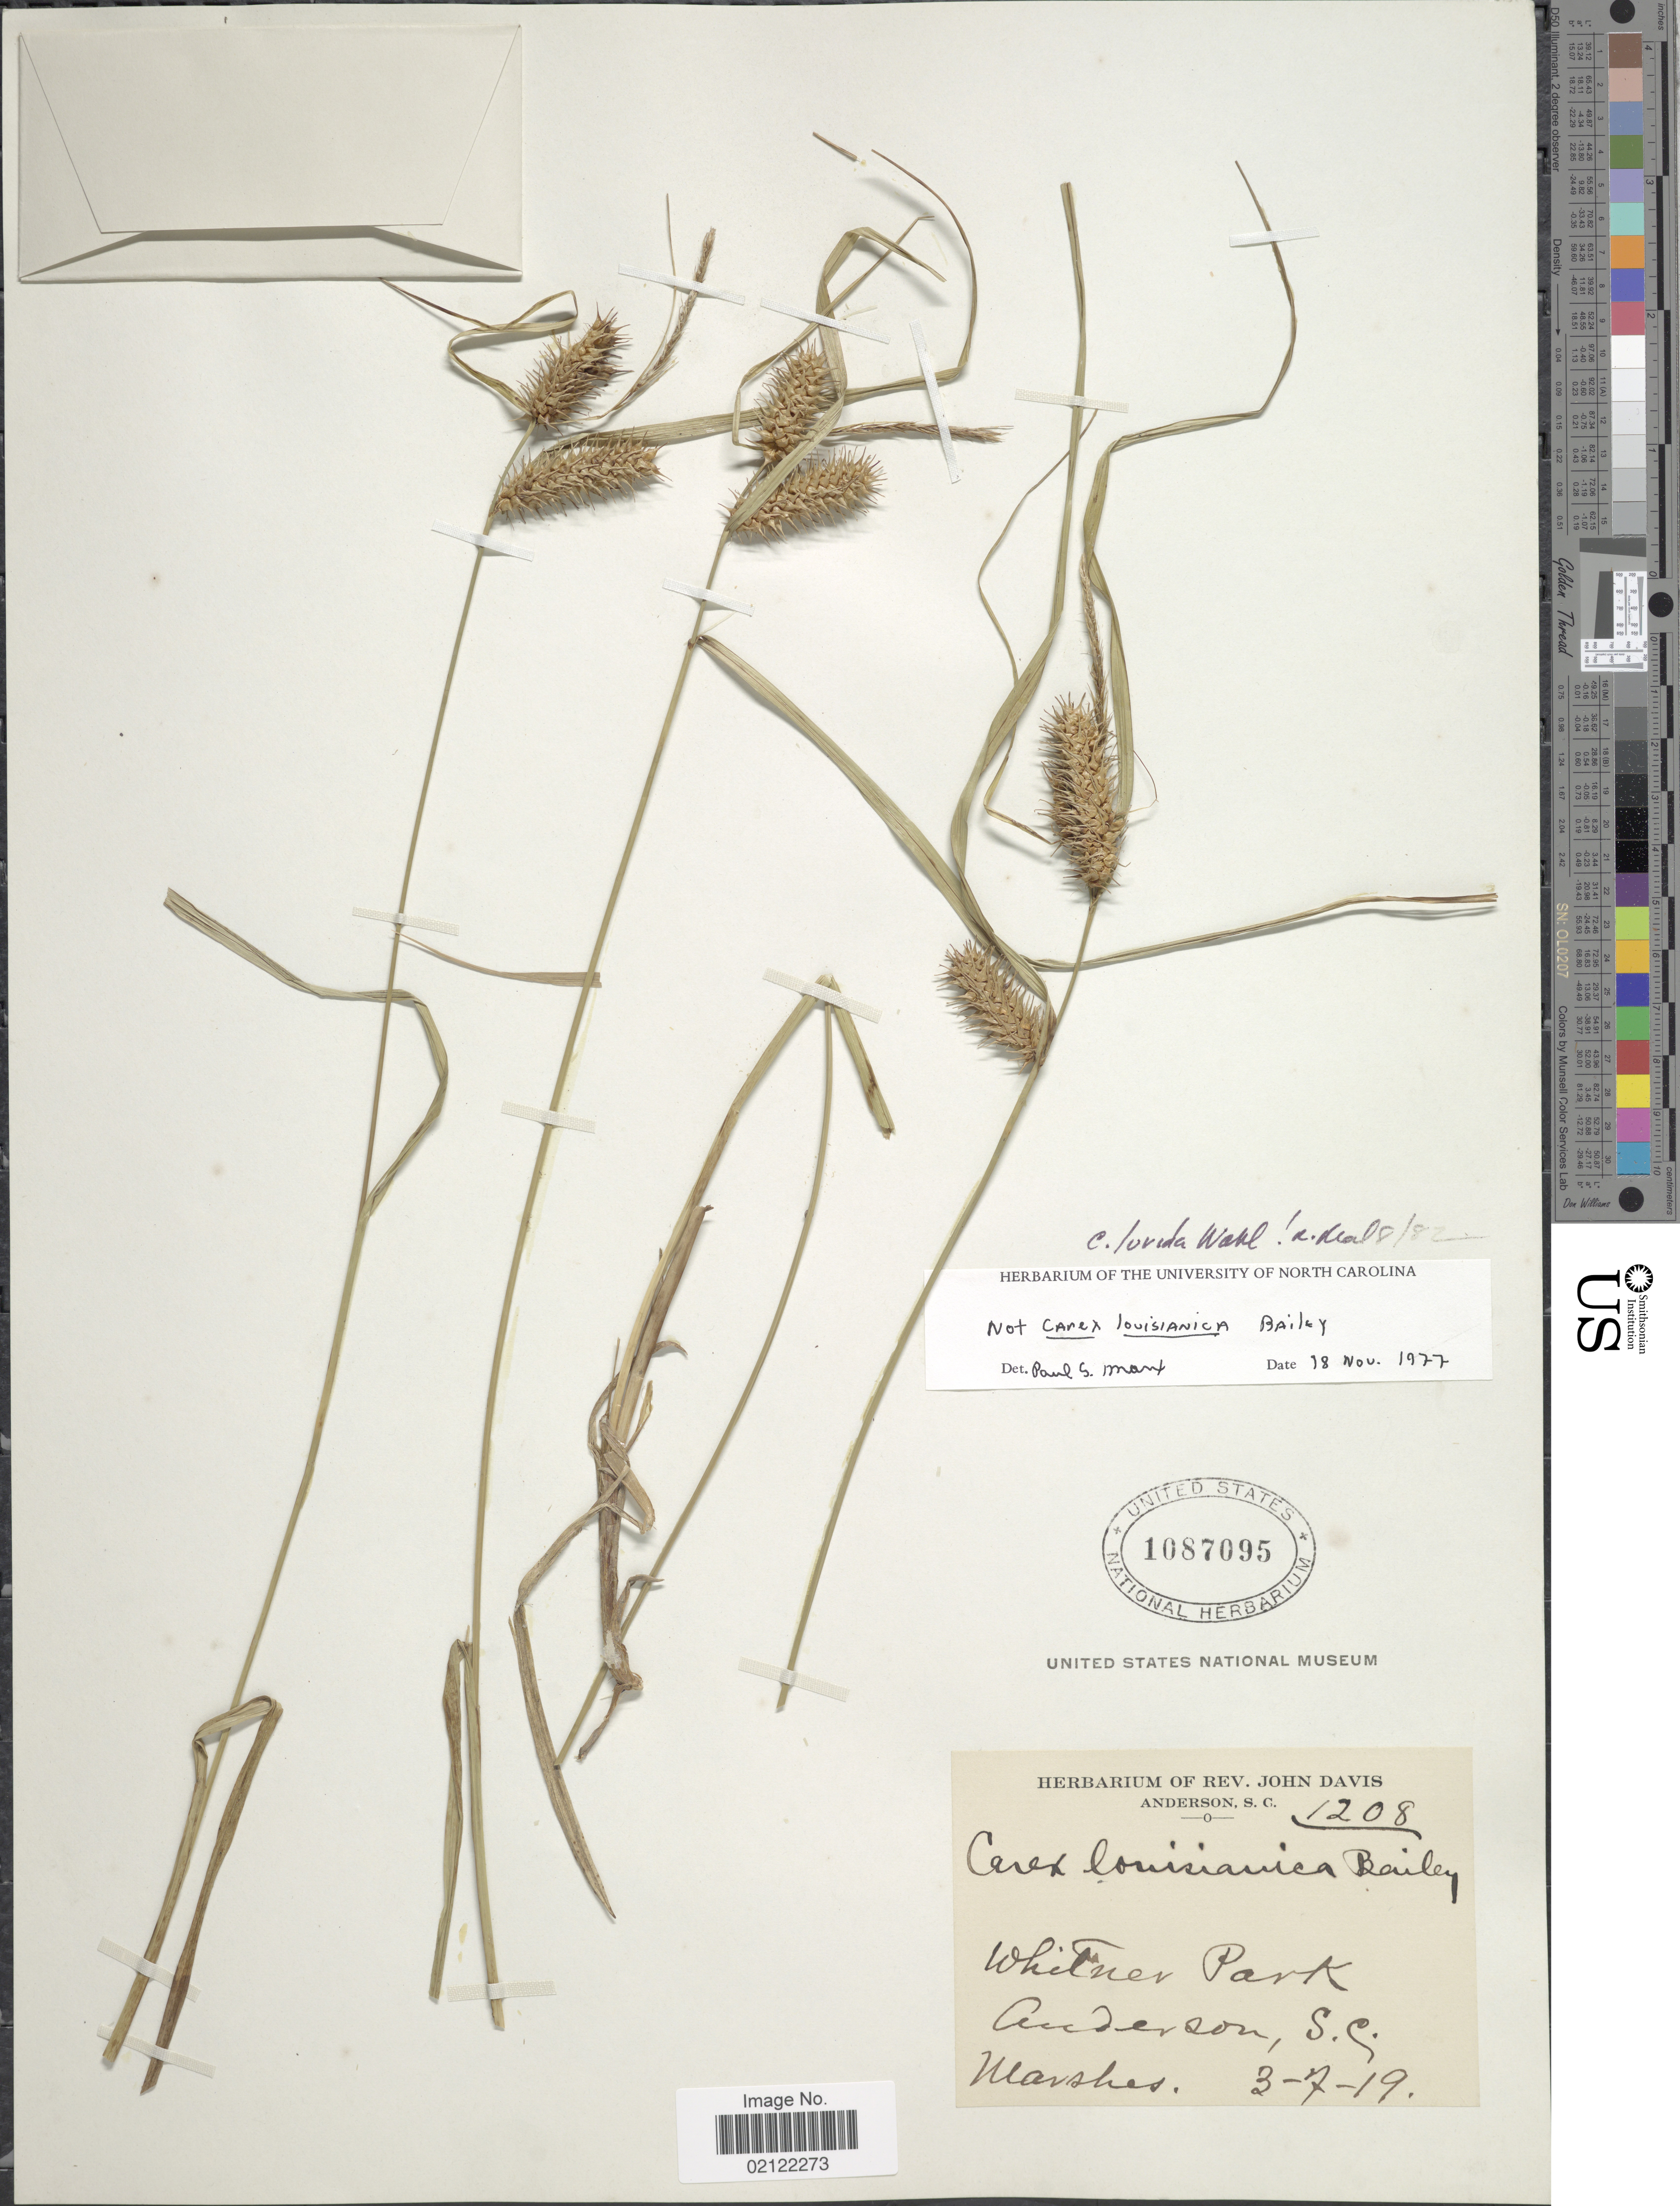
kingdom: Plantae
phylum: Tracheophyta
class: Liliopsida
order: Poales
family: Cyperaceae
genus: Carex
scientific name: Carex lurida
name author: Wahlenb.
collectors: ex herb. Rev. John Davis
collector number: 1208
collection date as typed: Transcribed d/m/y: 7/3/19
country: United States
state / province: South Carolina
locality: Whitner Park. Anderson, S.C. Marshes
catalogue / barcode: US 1087095